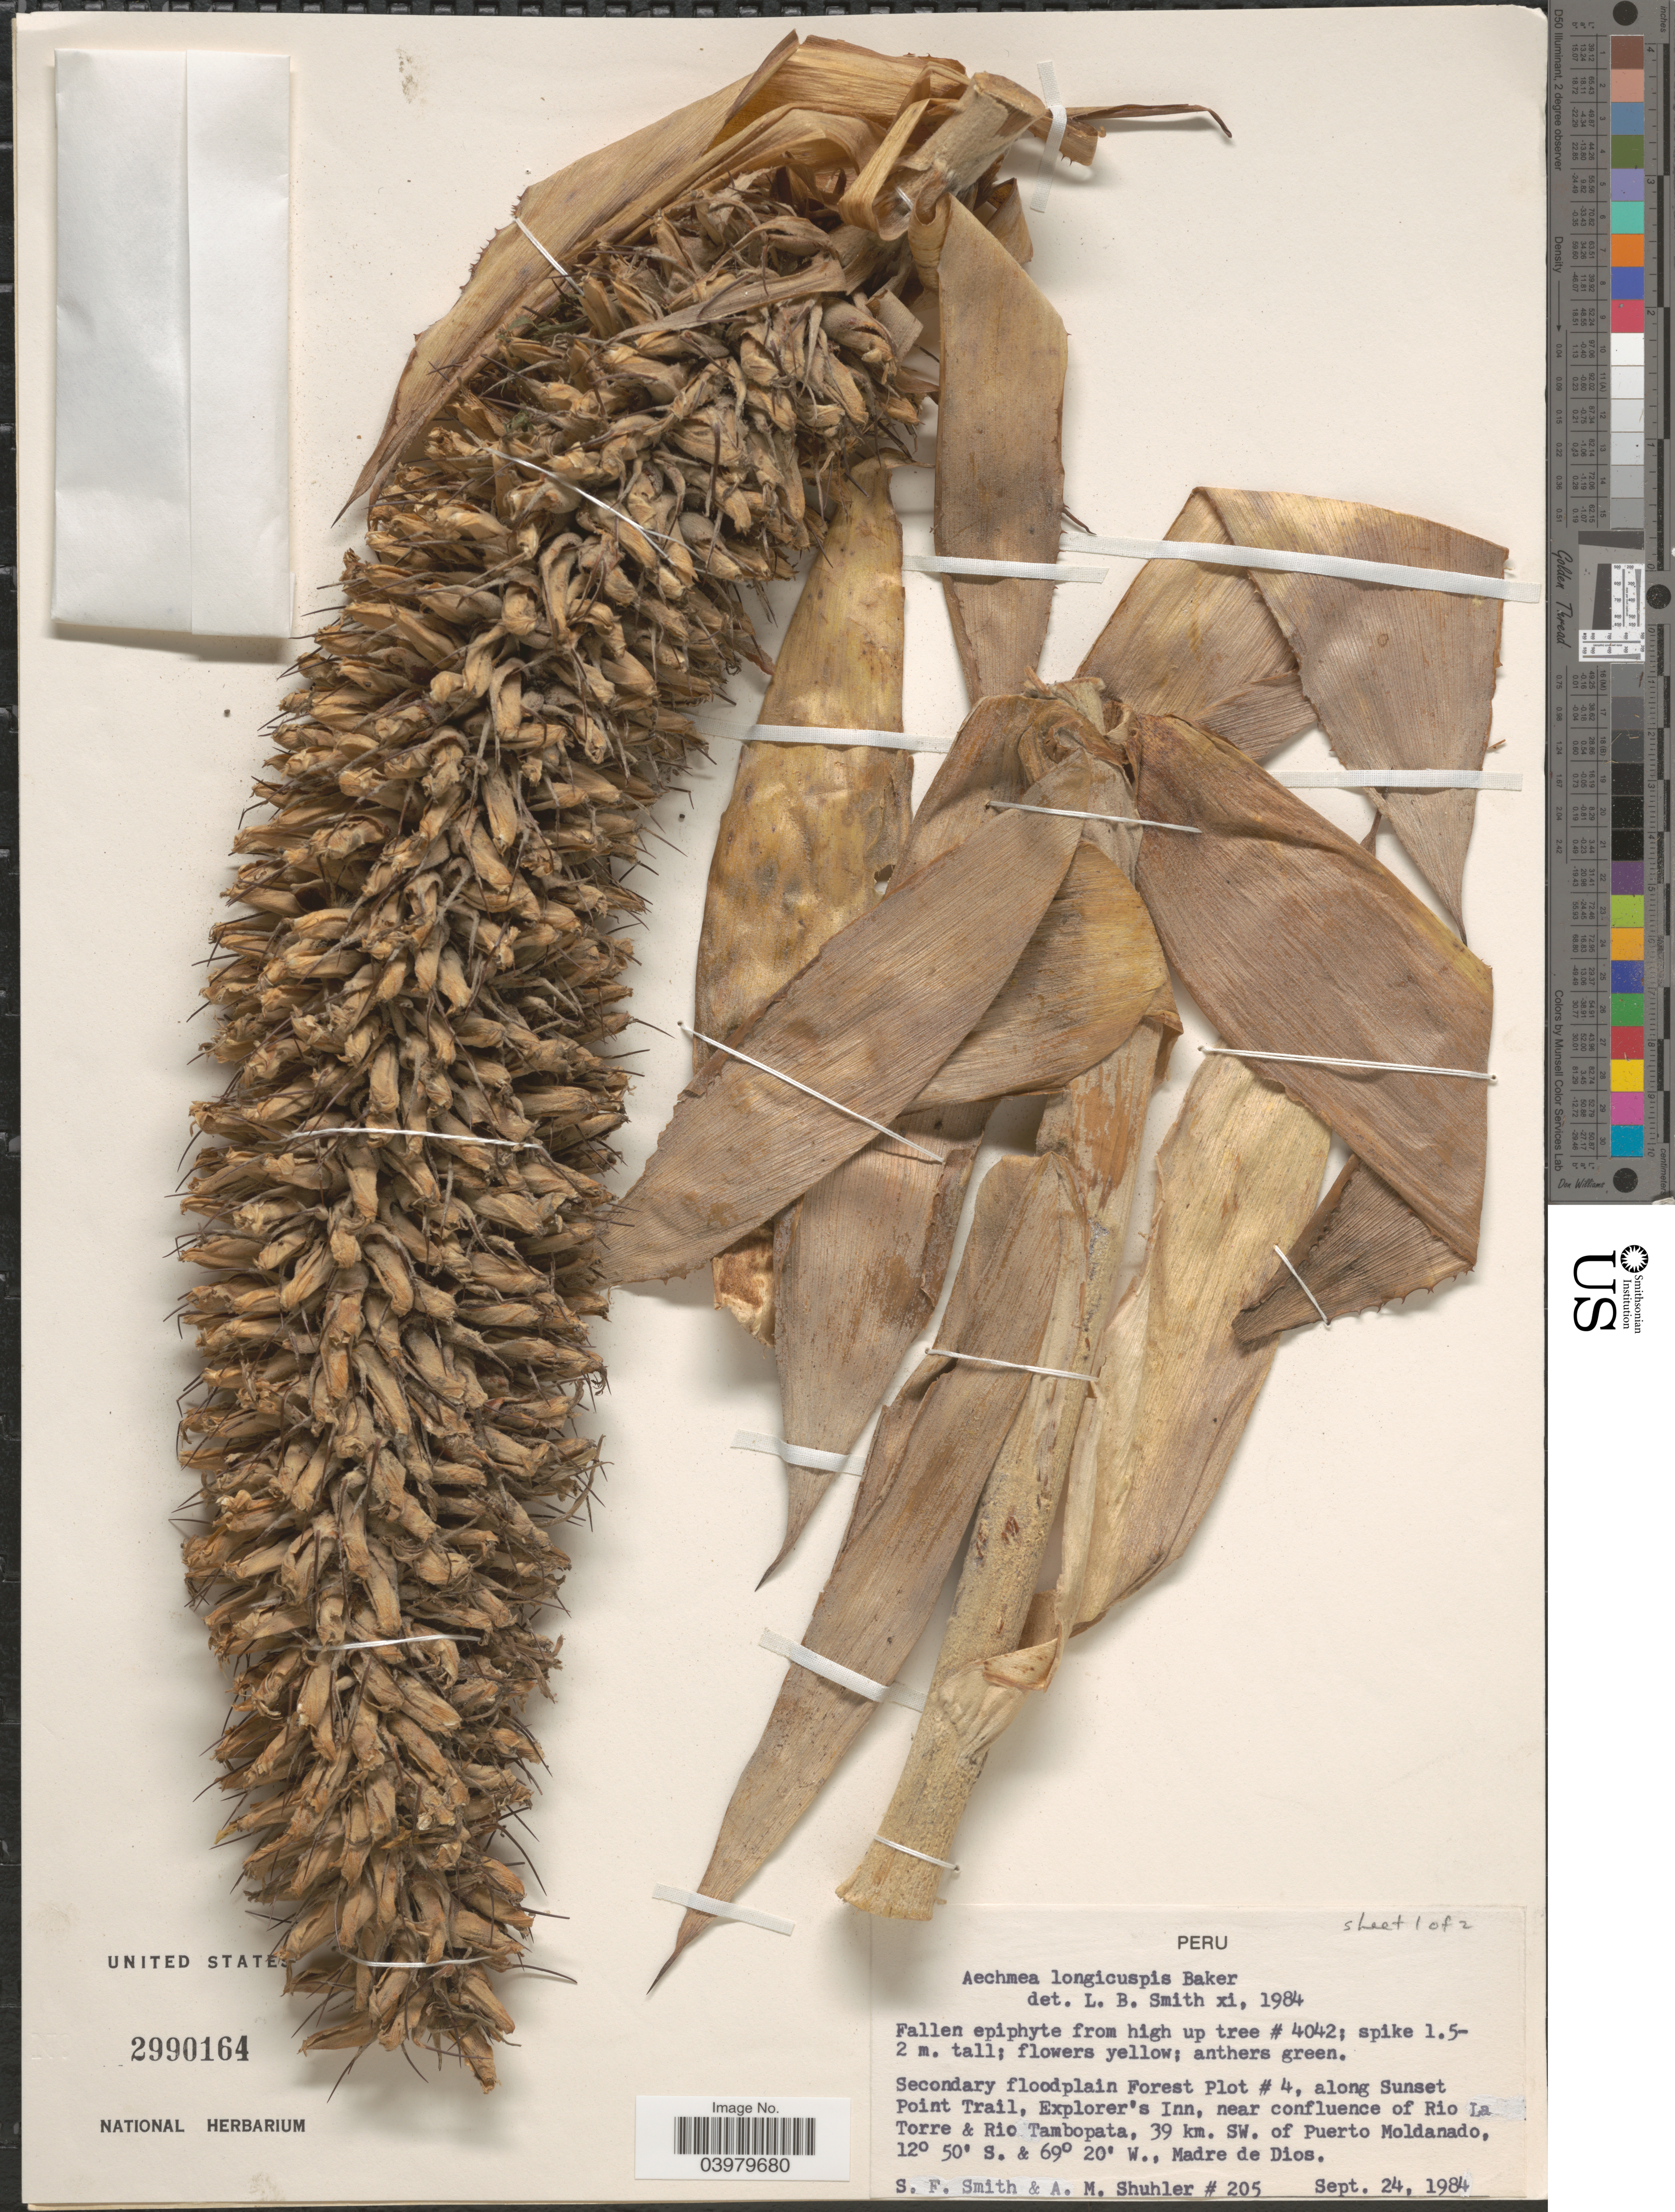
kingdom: Plantae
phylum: Tracheophyta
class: Liliopsida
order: Poales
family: Bromeliaceae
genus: Aechmea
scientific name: Aechmea longicuspis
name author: Baker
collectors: S.F. Smith & A. Shuhler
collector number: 205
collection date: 1984-09-24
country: Peru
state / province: Madre de Dios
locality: Secondary floodplain Forest Plot #4, along Sunset Point Trail, Explorer's Inn, near confluence of Rio La Torre & Rio Tambopata, 39 km. SW. of Puerto Moldanado.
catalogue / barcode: US 2990164